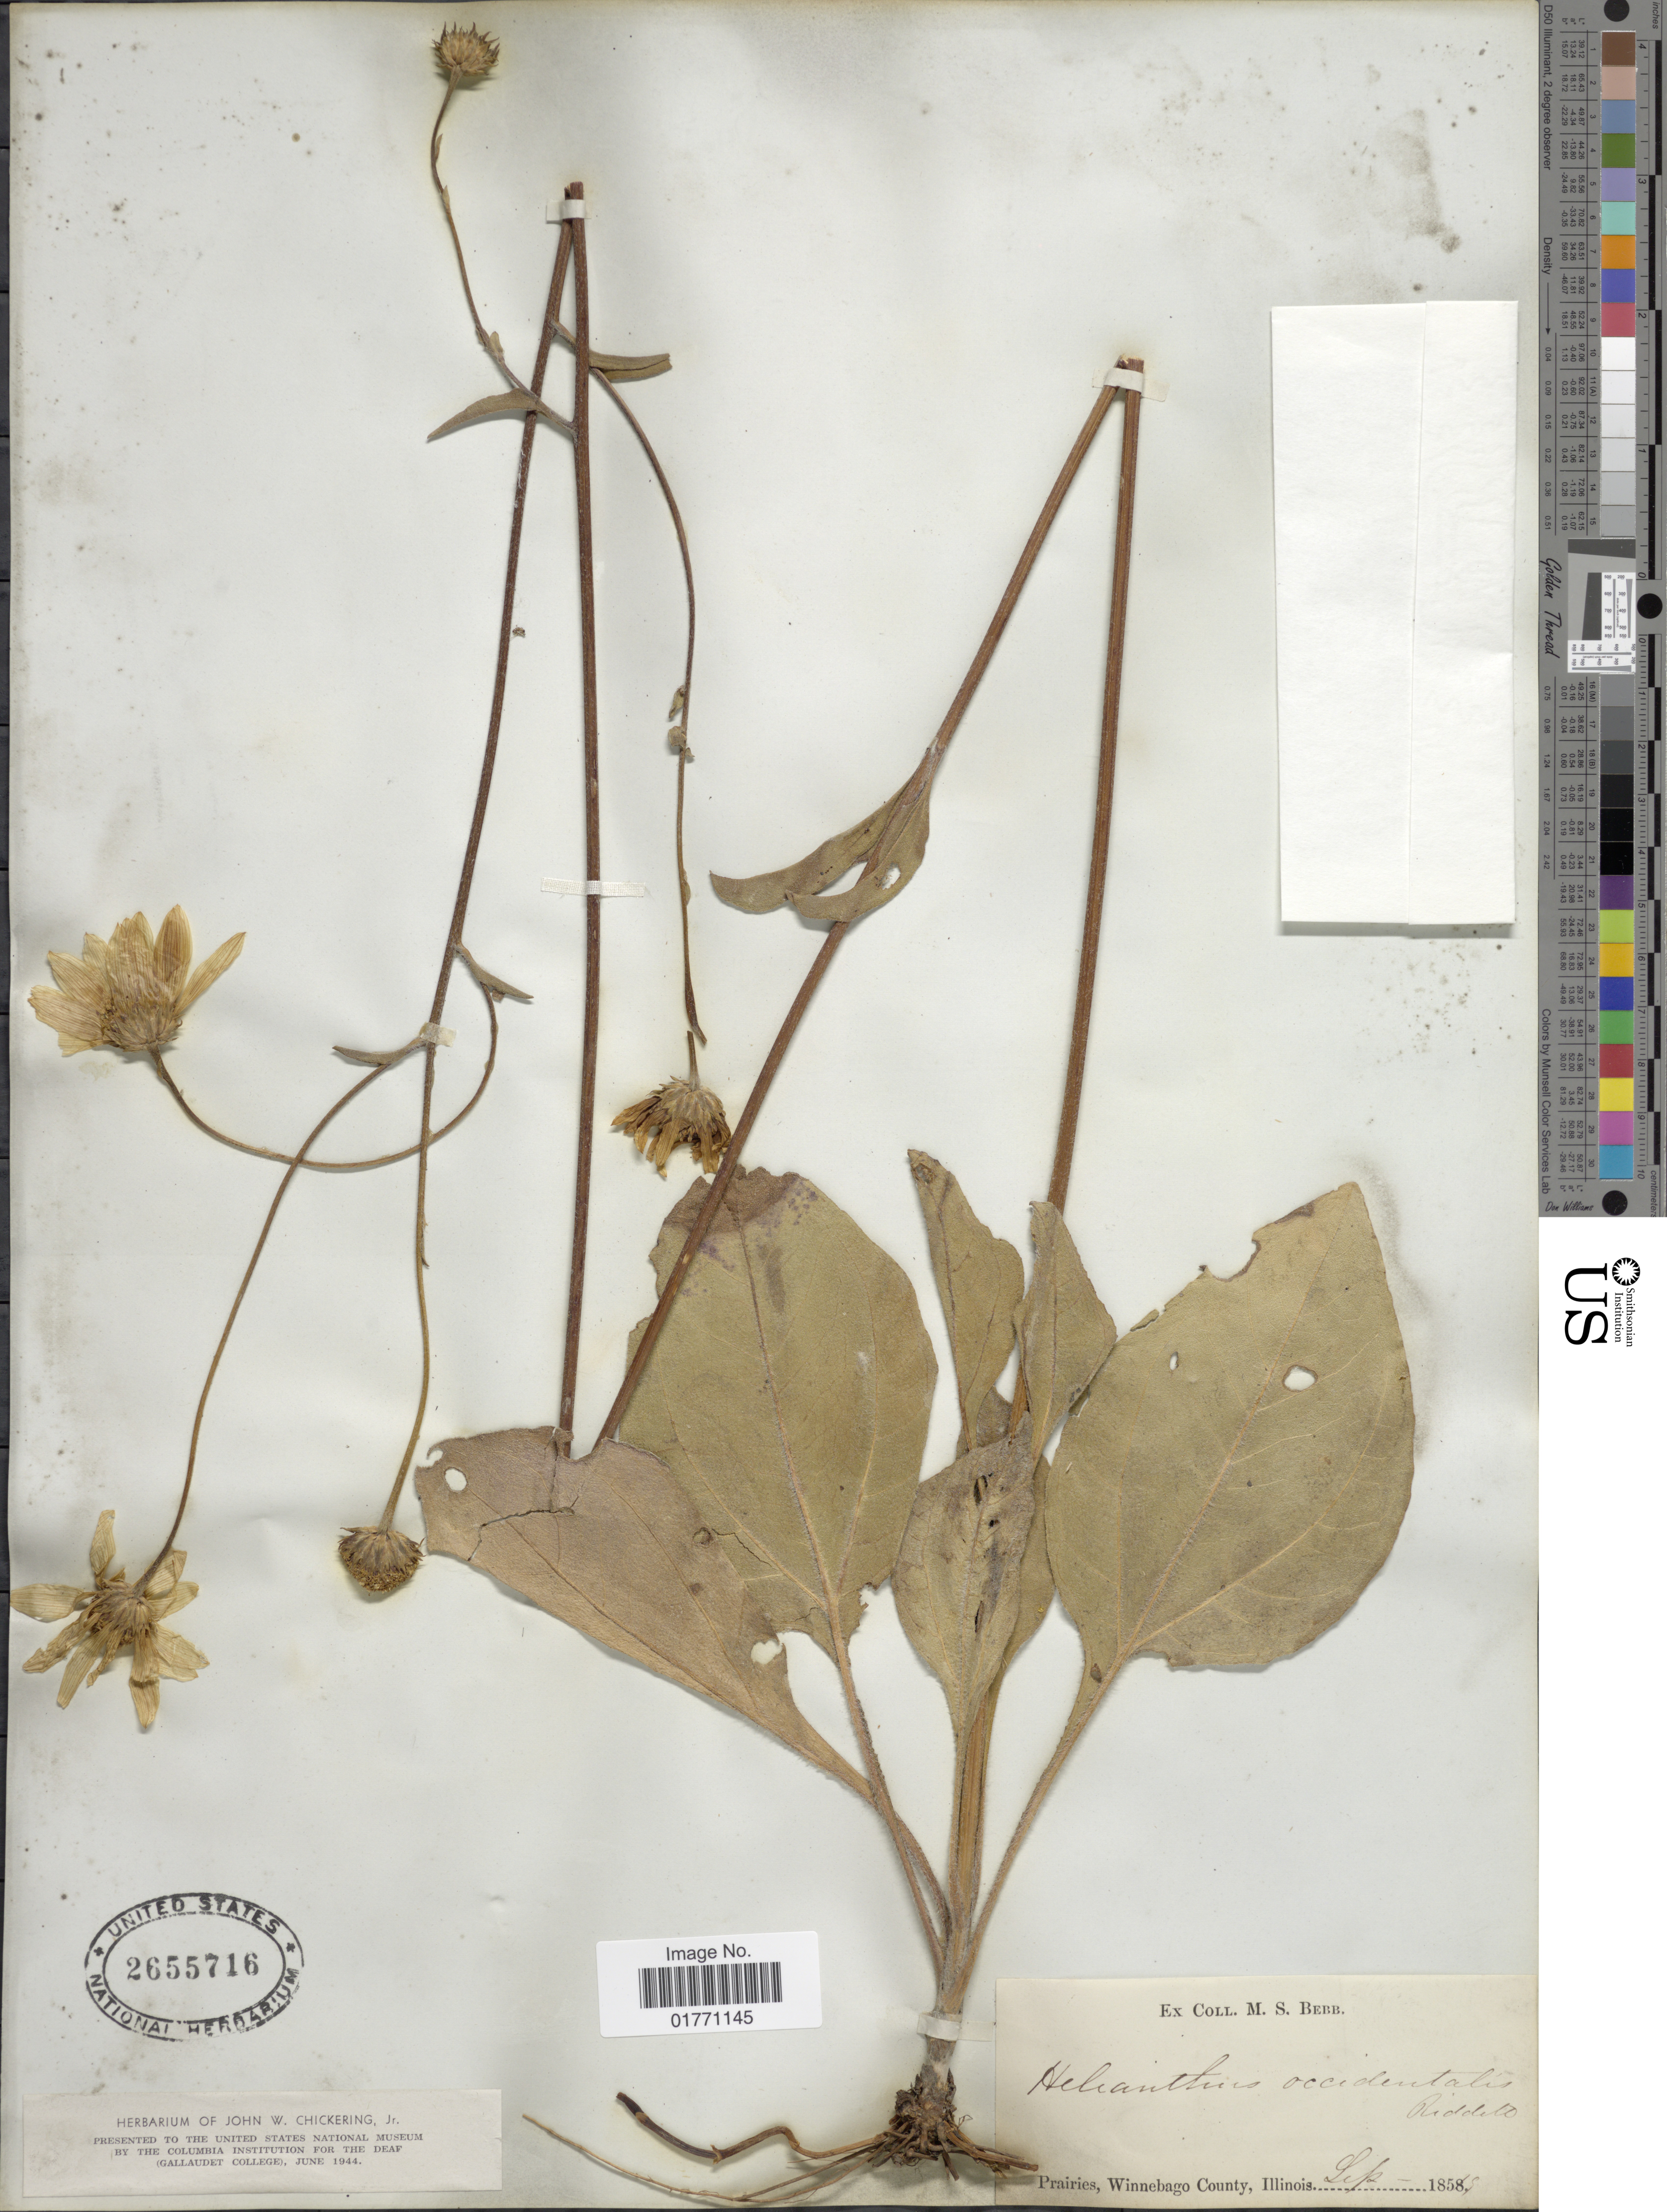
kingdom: Plantae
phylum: Tracheophyta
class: Magnoliopsida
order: Asterales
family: Asteraceae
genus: Helianthus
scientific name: Helianthus occidentalis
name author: Riddell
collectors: M. Bebb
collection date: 1819-09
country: United States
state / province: Illinois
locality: Prairies, Winnebago County.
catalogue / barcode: US 2655716